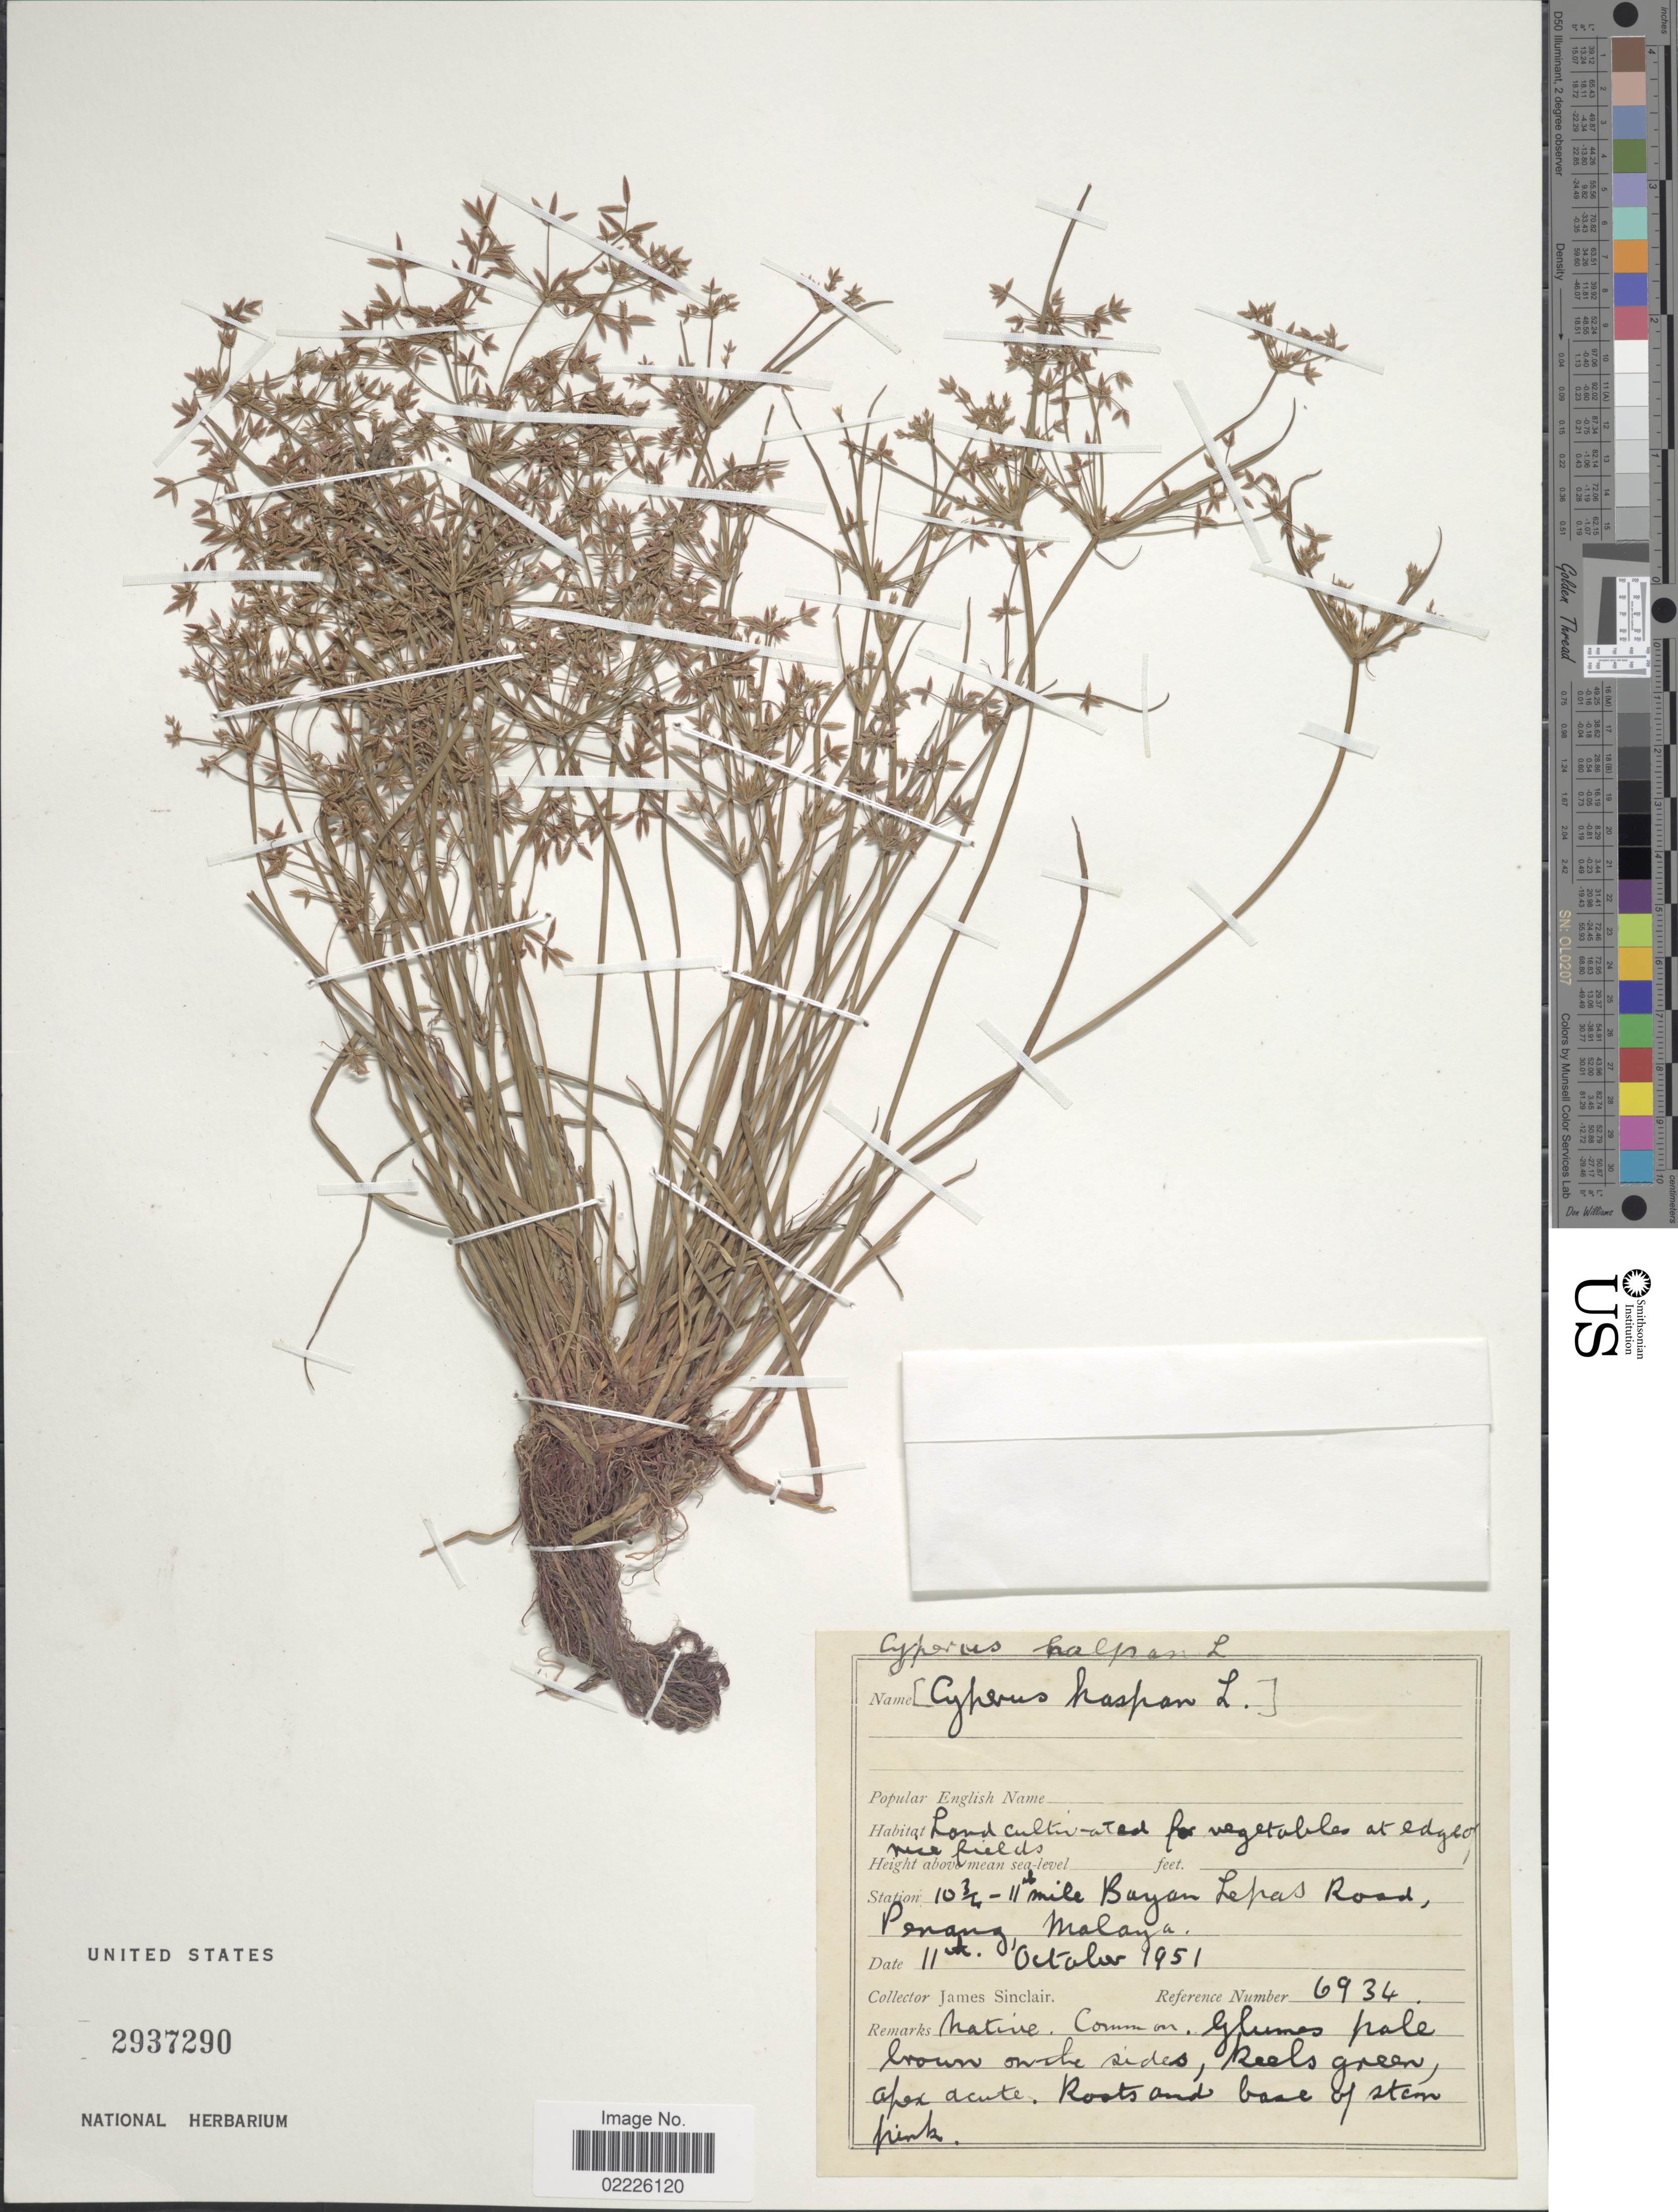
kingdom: Plantae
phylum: Tracheophyta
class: Liliopsida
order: Poales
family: Cyperaceae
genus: Cyperus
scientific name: Cyperus haspan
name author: L.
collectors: J. Sinclair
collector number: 6934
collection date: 1951-10-11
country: Malaysia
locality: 103/4-11 mile Bayan Lepas Road, Penang, Malaya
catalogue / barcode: US 2937290